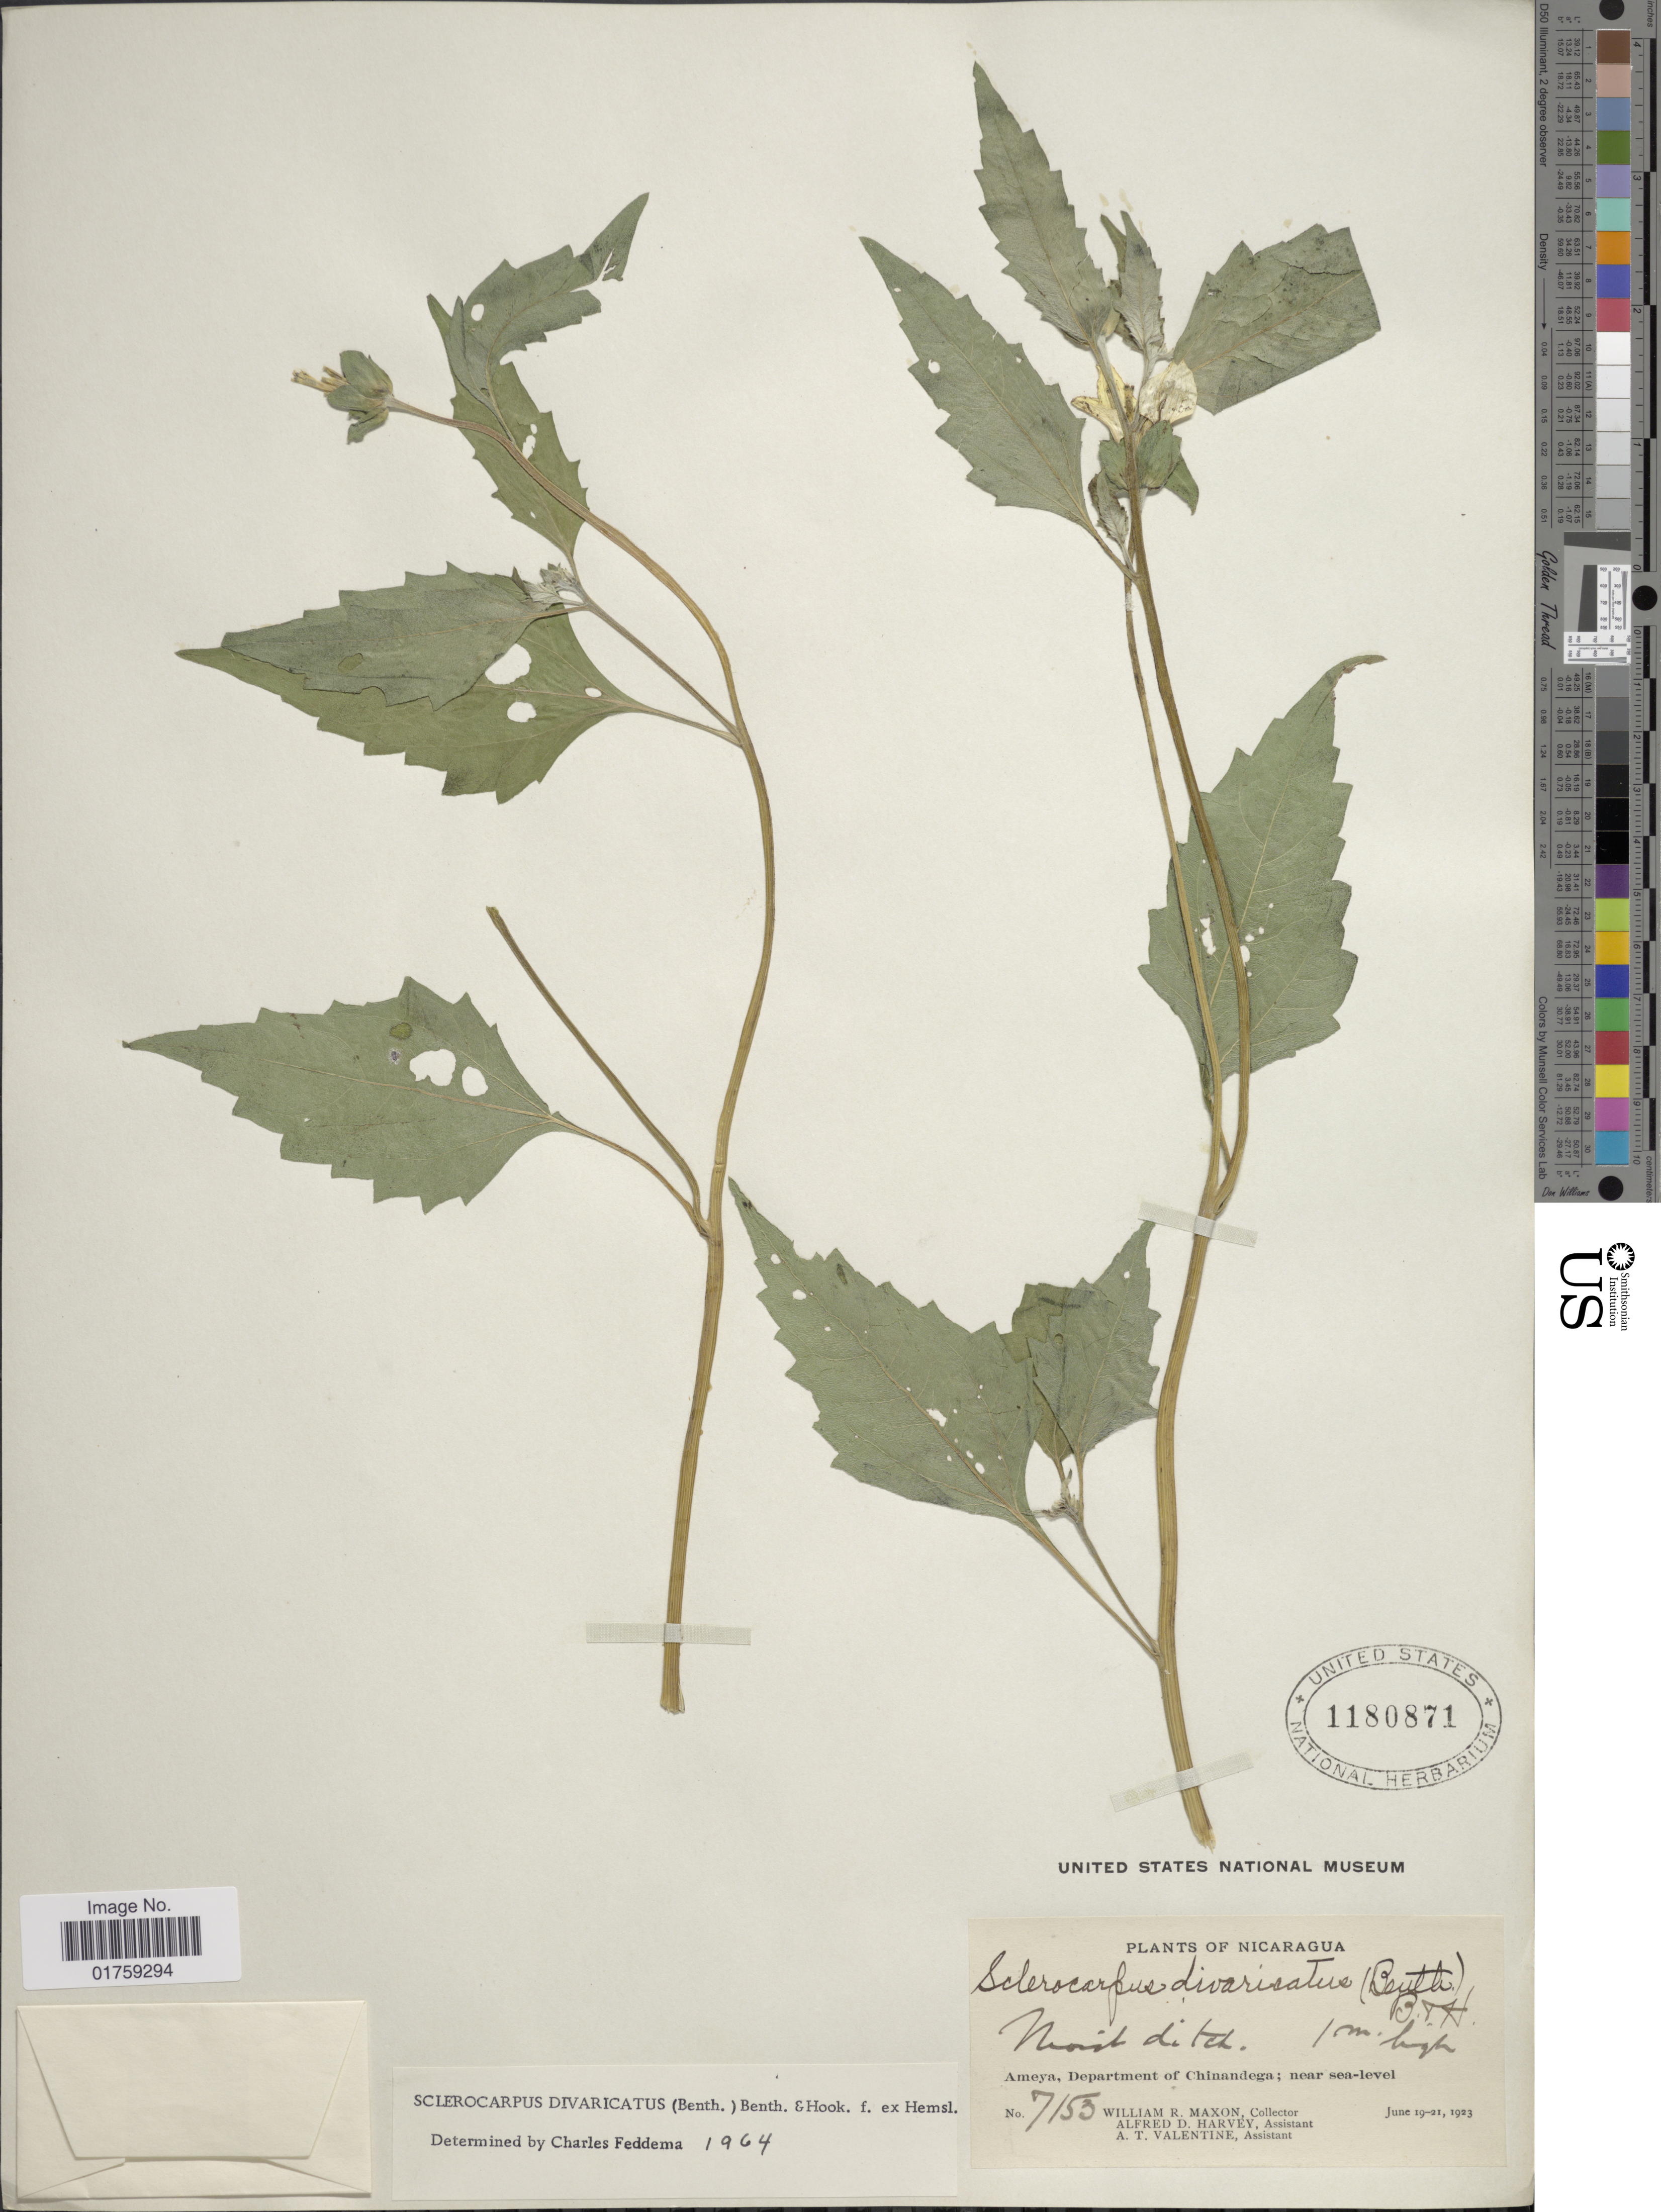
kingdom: Plantae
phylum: Tracheophyta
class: Magnoliopsida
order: Asterales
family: Asteraceae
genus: Sclerocarpus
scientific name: Sclerocarpus divaricatus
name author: (Benth.) Benth. & Hook. f. ex Hemsl.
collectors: W. R. Maxon, A. D. Harvey & A. Valentine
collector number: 7153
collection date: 1923-06-19/1923-06-21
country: Nicaragua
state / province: Chinandega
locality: Ameya, Department of Chinandega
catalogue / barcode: US 1180871